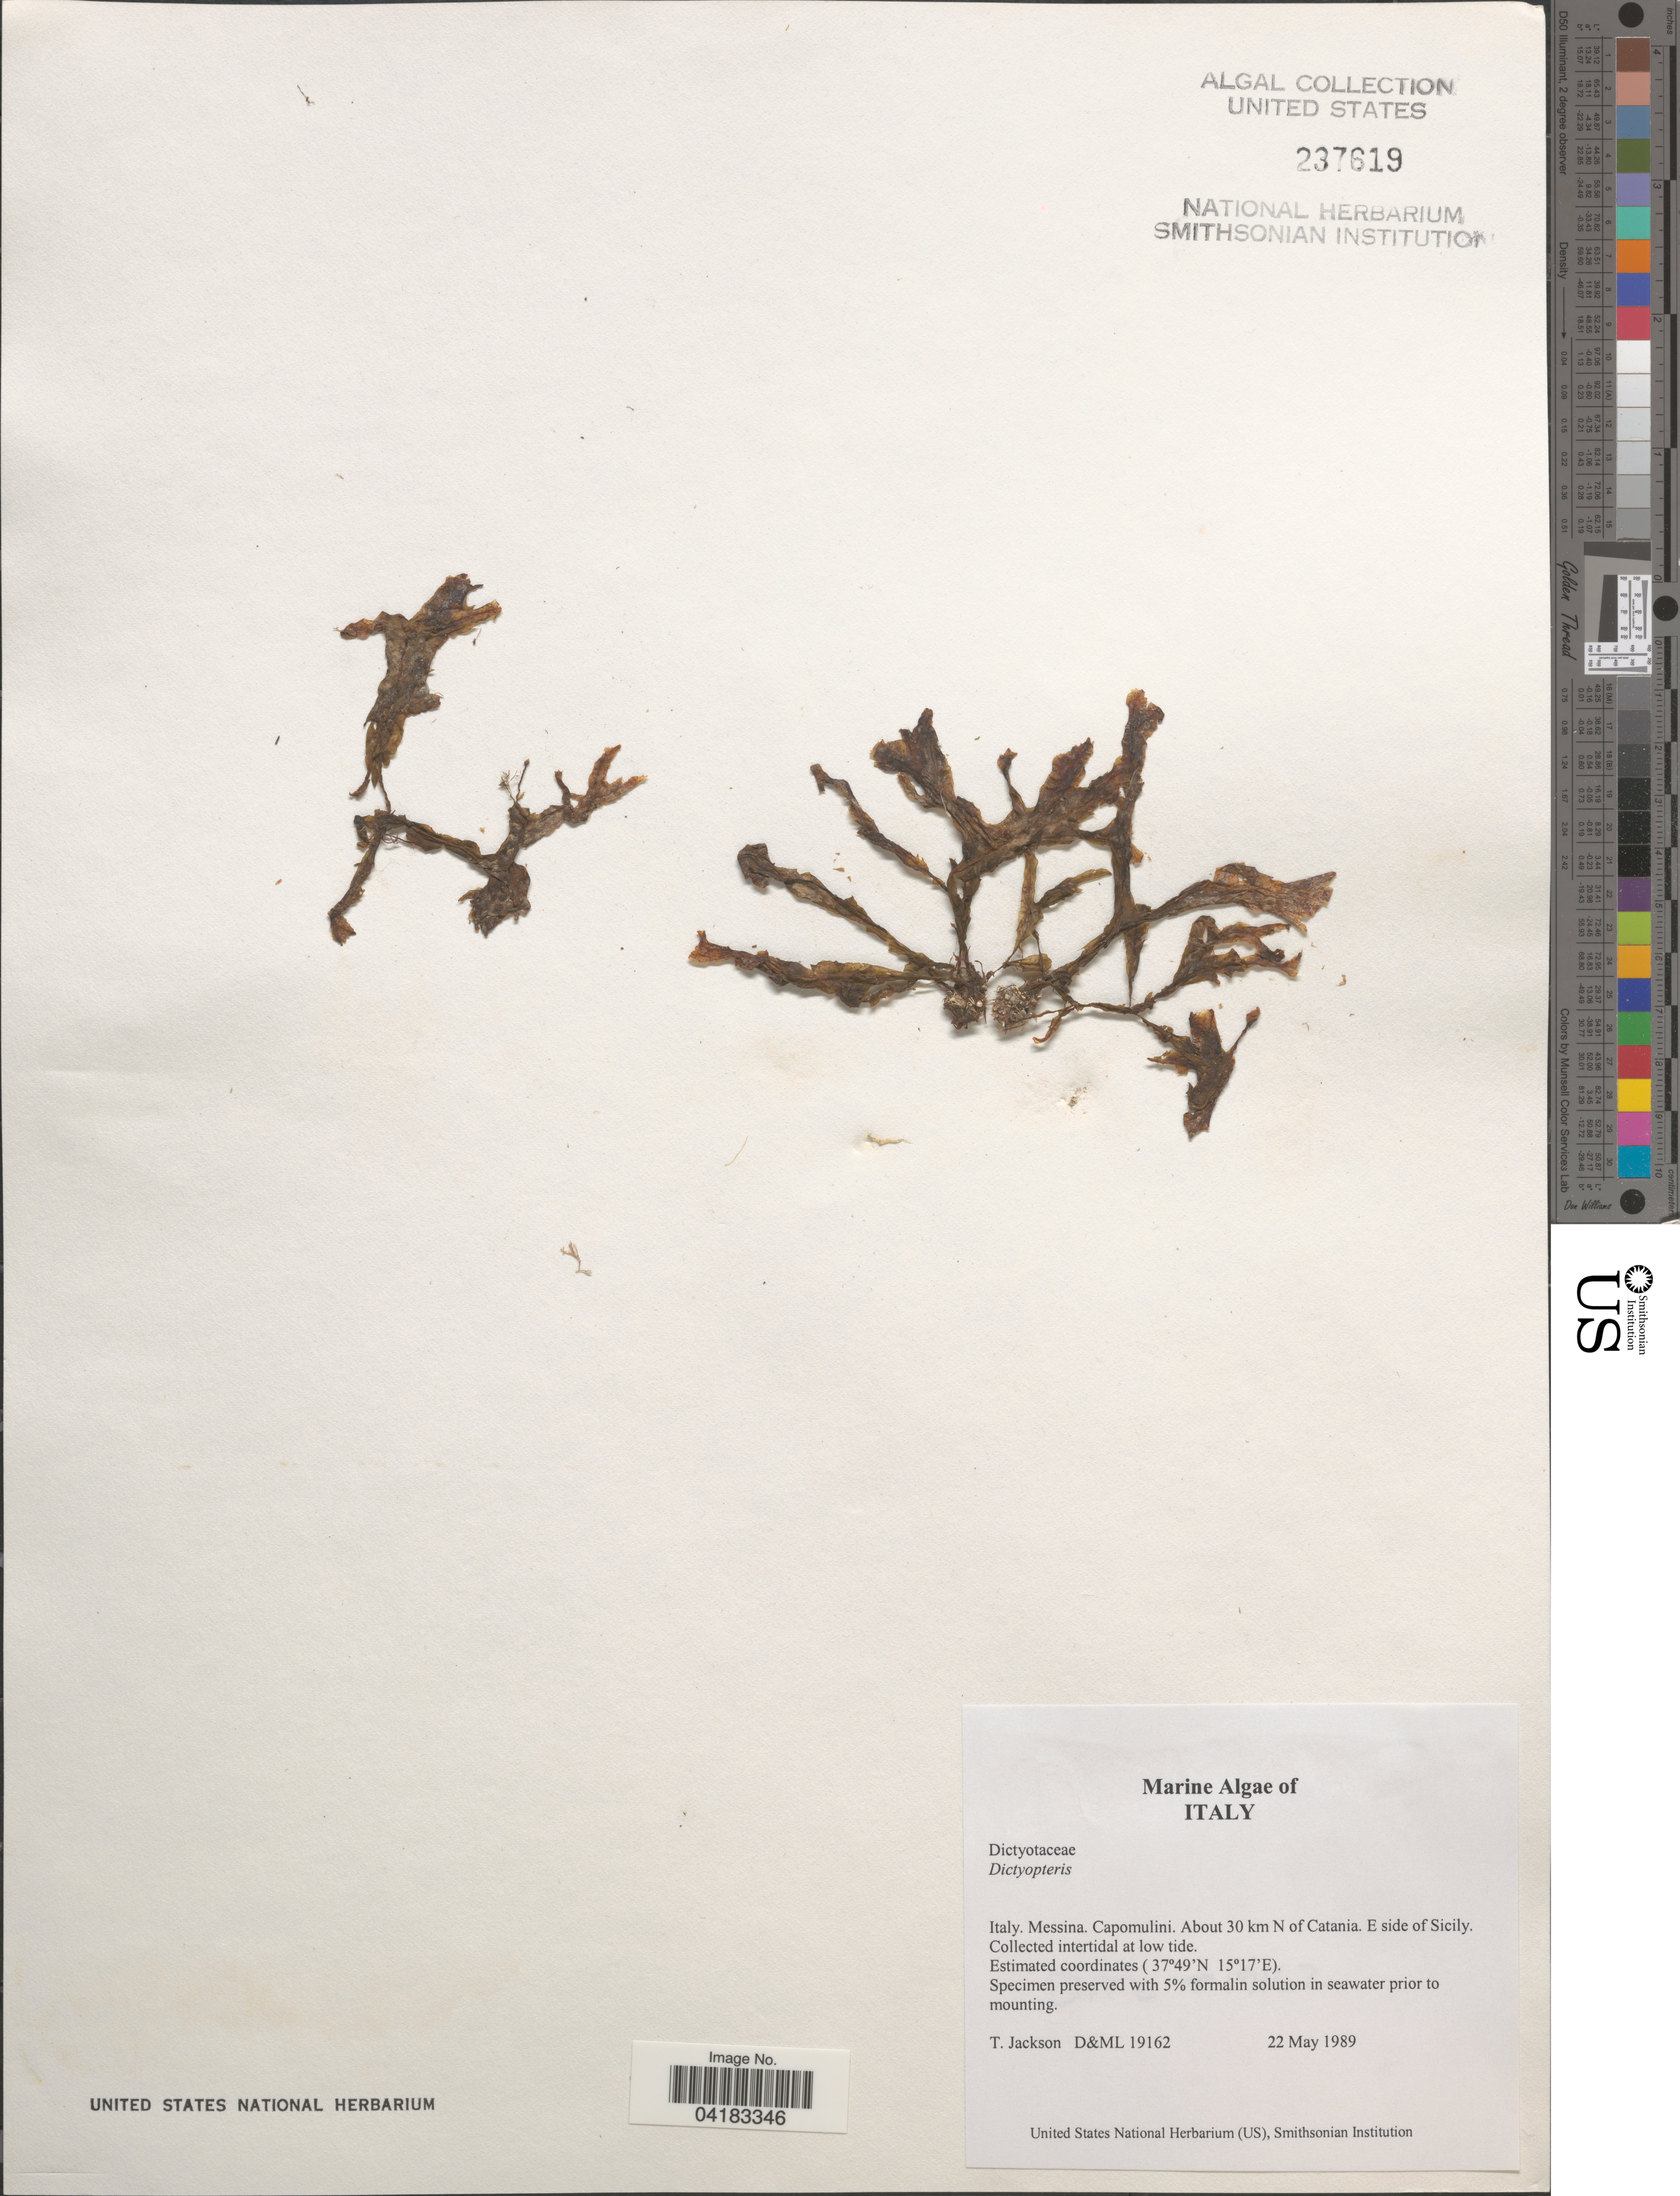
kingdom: Chromista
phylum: Ochrophyta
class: Phaeophyceae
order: Dictyotales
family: Dictyotaceae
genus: Dictyopteris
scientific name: Dictyopteris sp.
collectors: T. Jackson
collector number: D&ML19162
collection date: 1989-05-22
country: Italy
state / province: Siciliana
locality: Messina. Capomulini. About 30 km N of Catania. E side of Sicily.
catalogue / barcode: US 237619